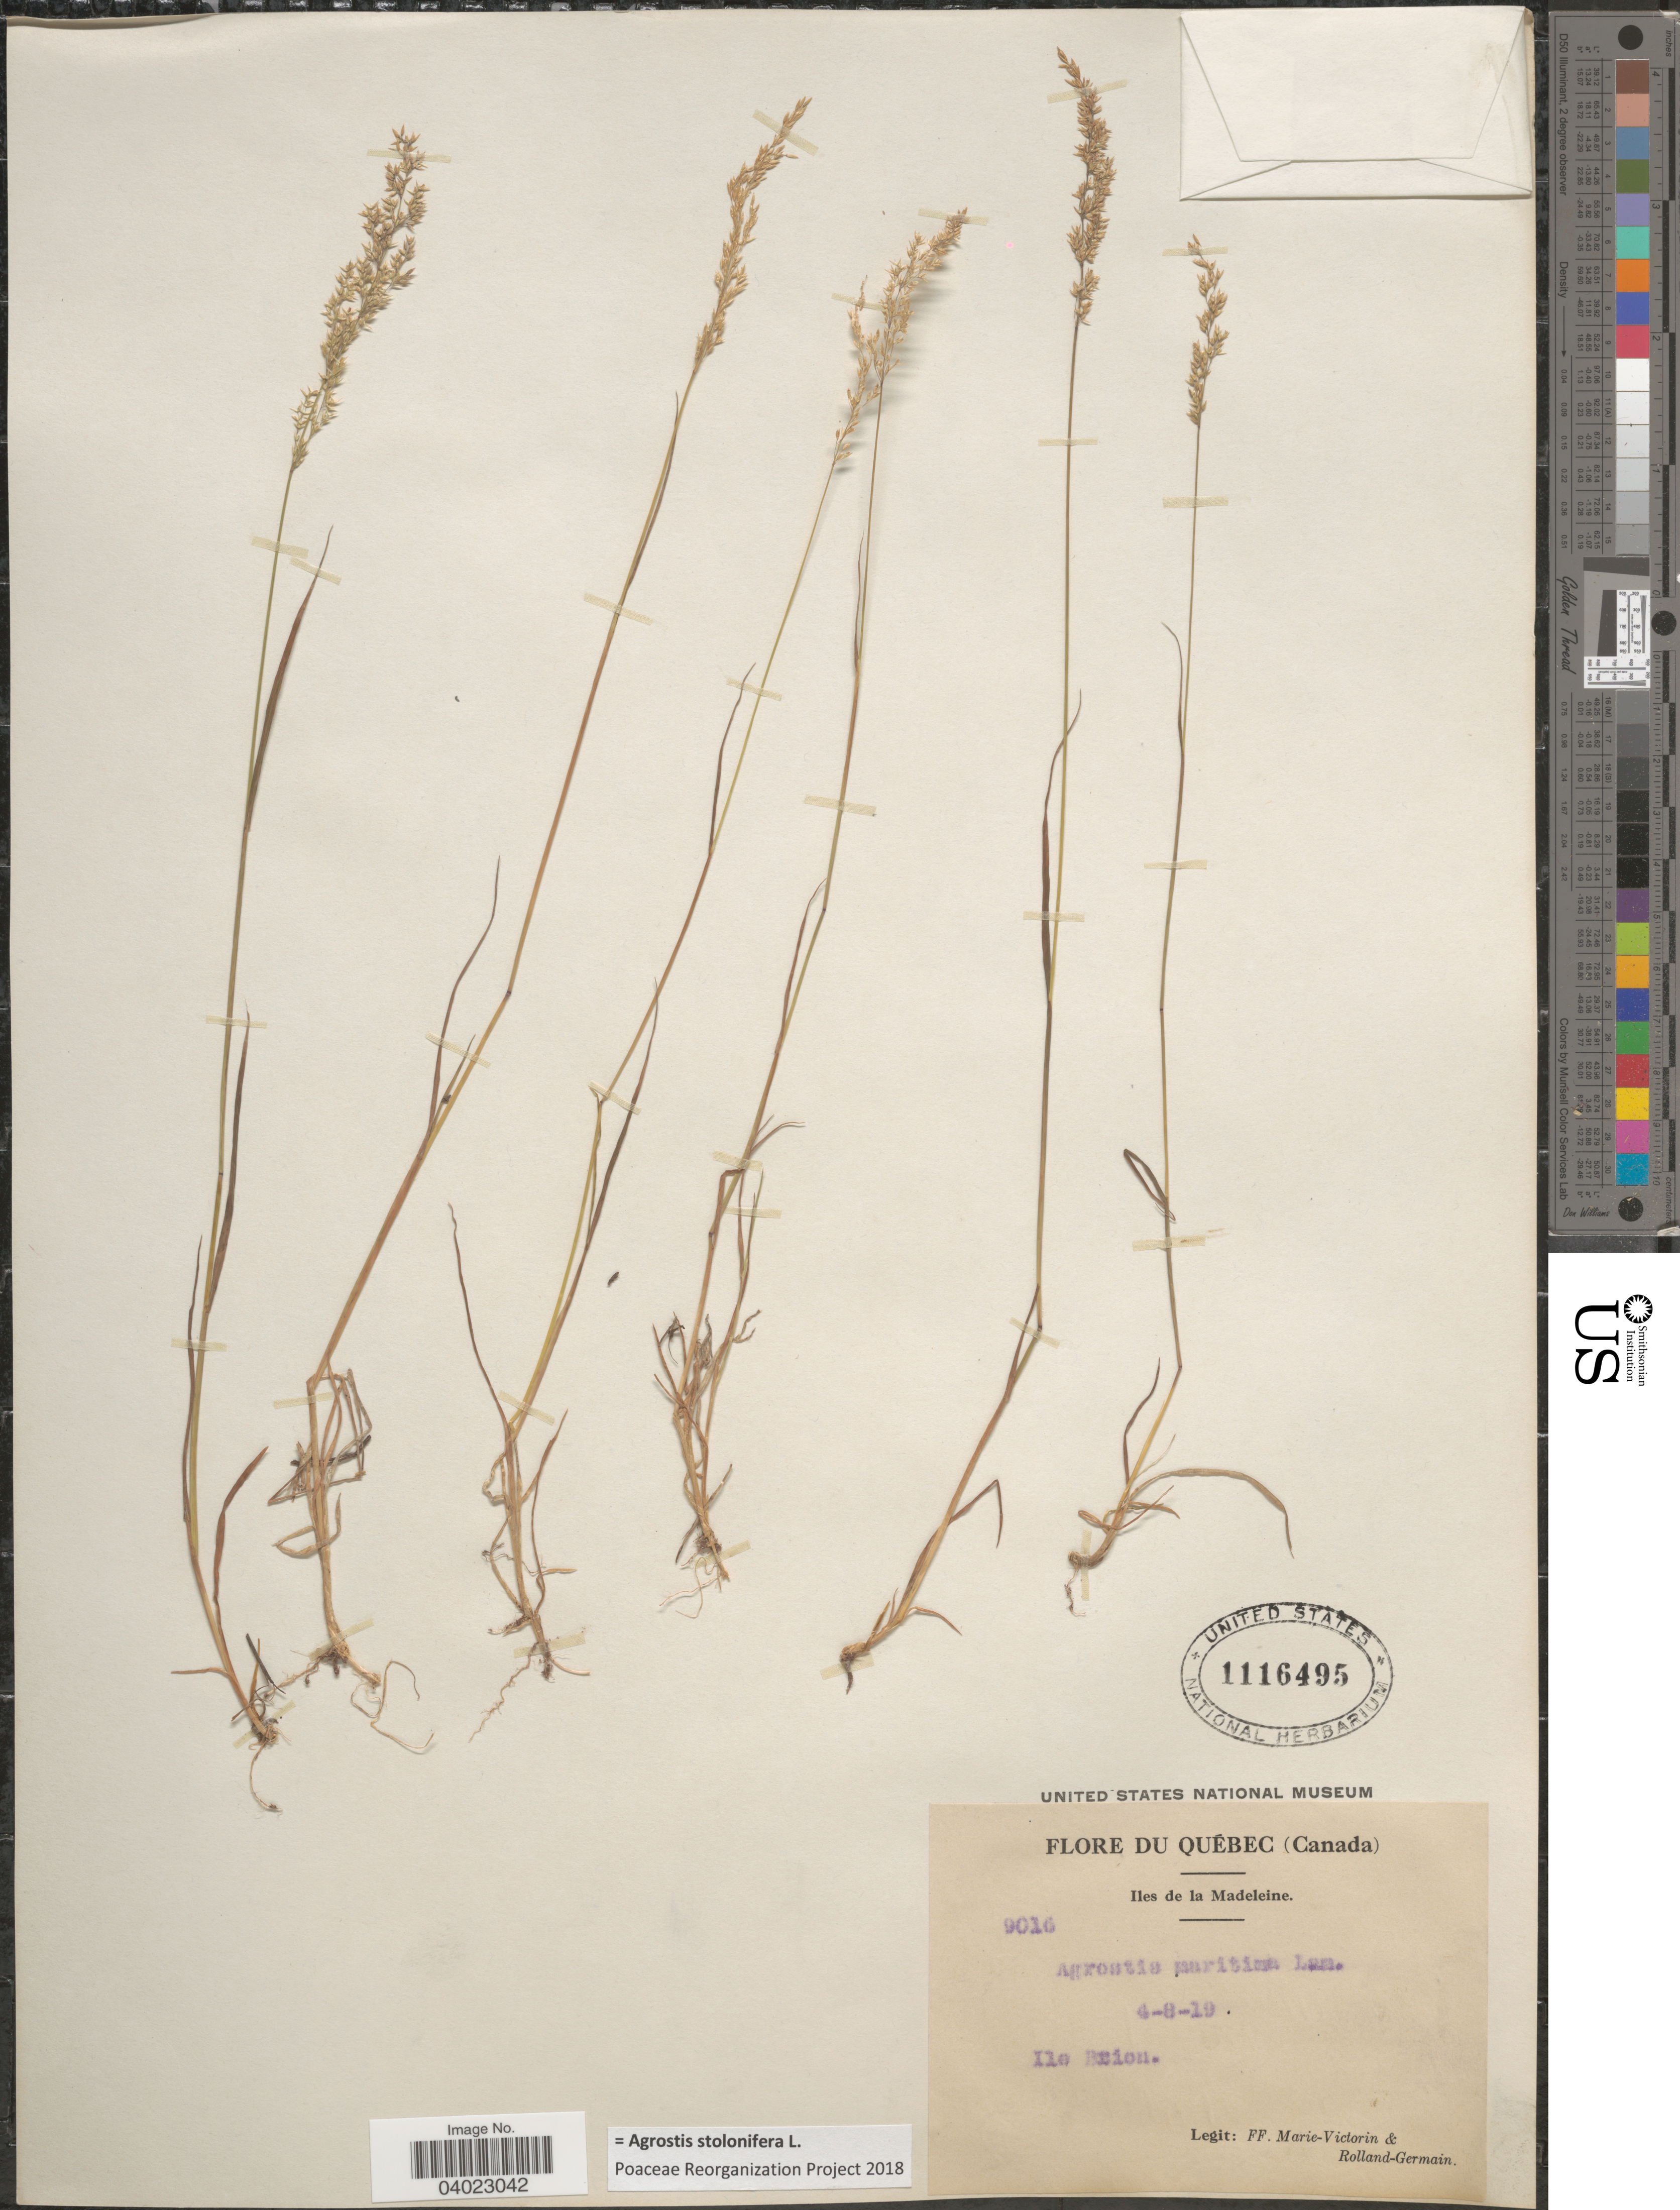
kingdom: Plantae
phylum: Tracheophyta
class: Liliopsida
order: Poales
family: Poaceae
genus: Agrostis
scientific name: Agrostis stolonifera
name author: L.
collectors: F. Marie-Victorin & Rolland-Germain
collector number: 9016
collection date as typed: Transcribed d/m/y: 4/8/19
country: Canada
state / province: Quebec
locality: Iles de la Madeleine. Ile Brion.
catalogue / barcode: US 1116495